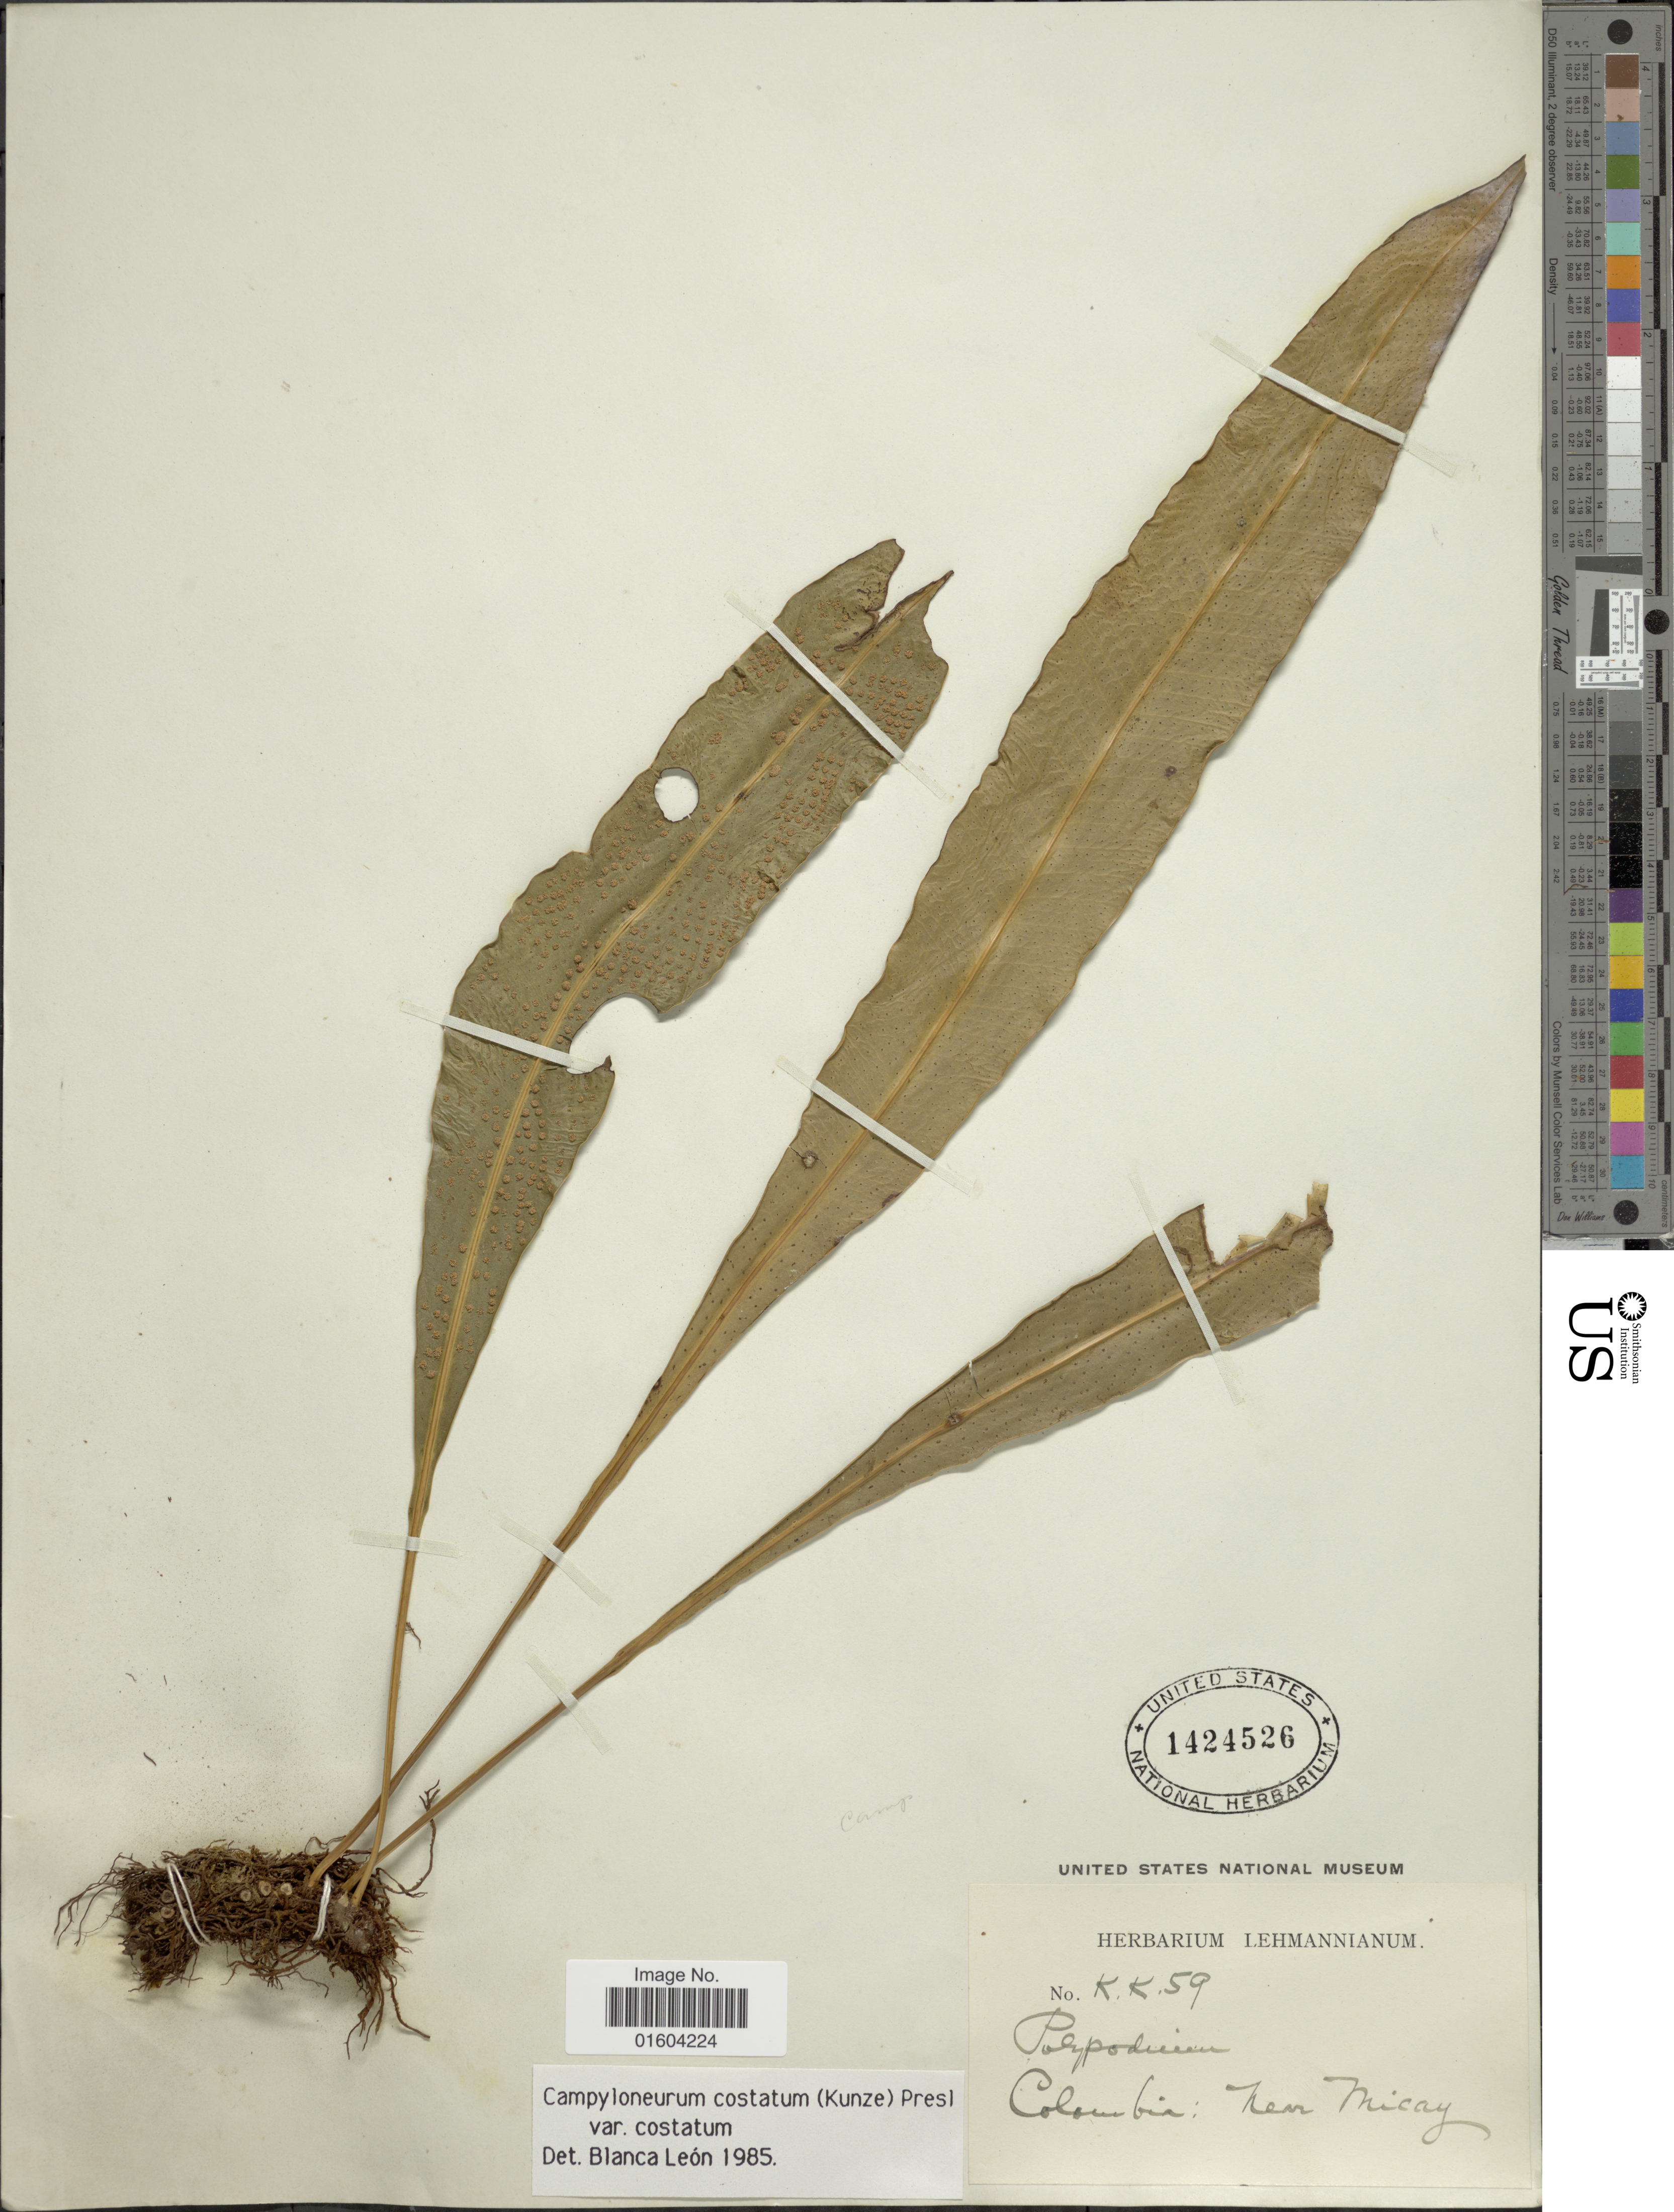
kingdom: Plantae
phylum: Tracheophyta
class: Polypodiopsida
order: Polypodiales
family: Polypodiaceae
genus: Campyloneurum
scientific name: Campyloneurum costatum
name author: (Kunze) C. Presl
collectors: ex herb. Lehmannianum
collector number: KK59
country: Colombia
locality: Colombia: Near Micay.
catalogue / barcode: US 1424526